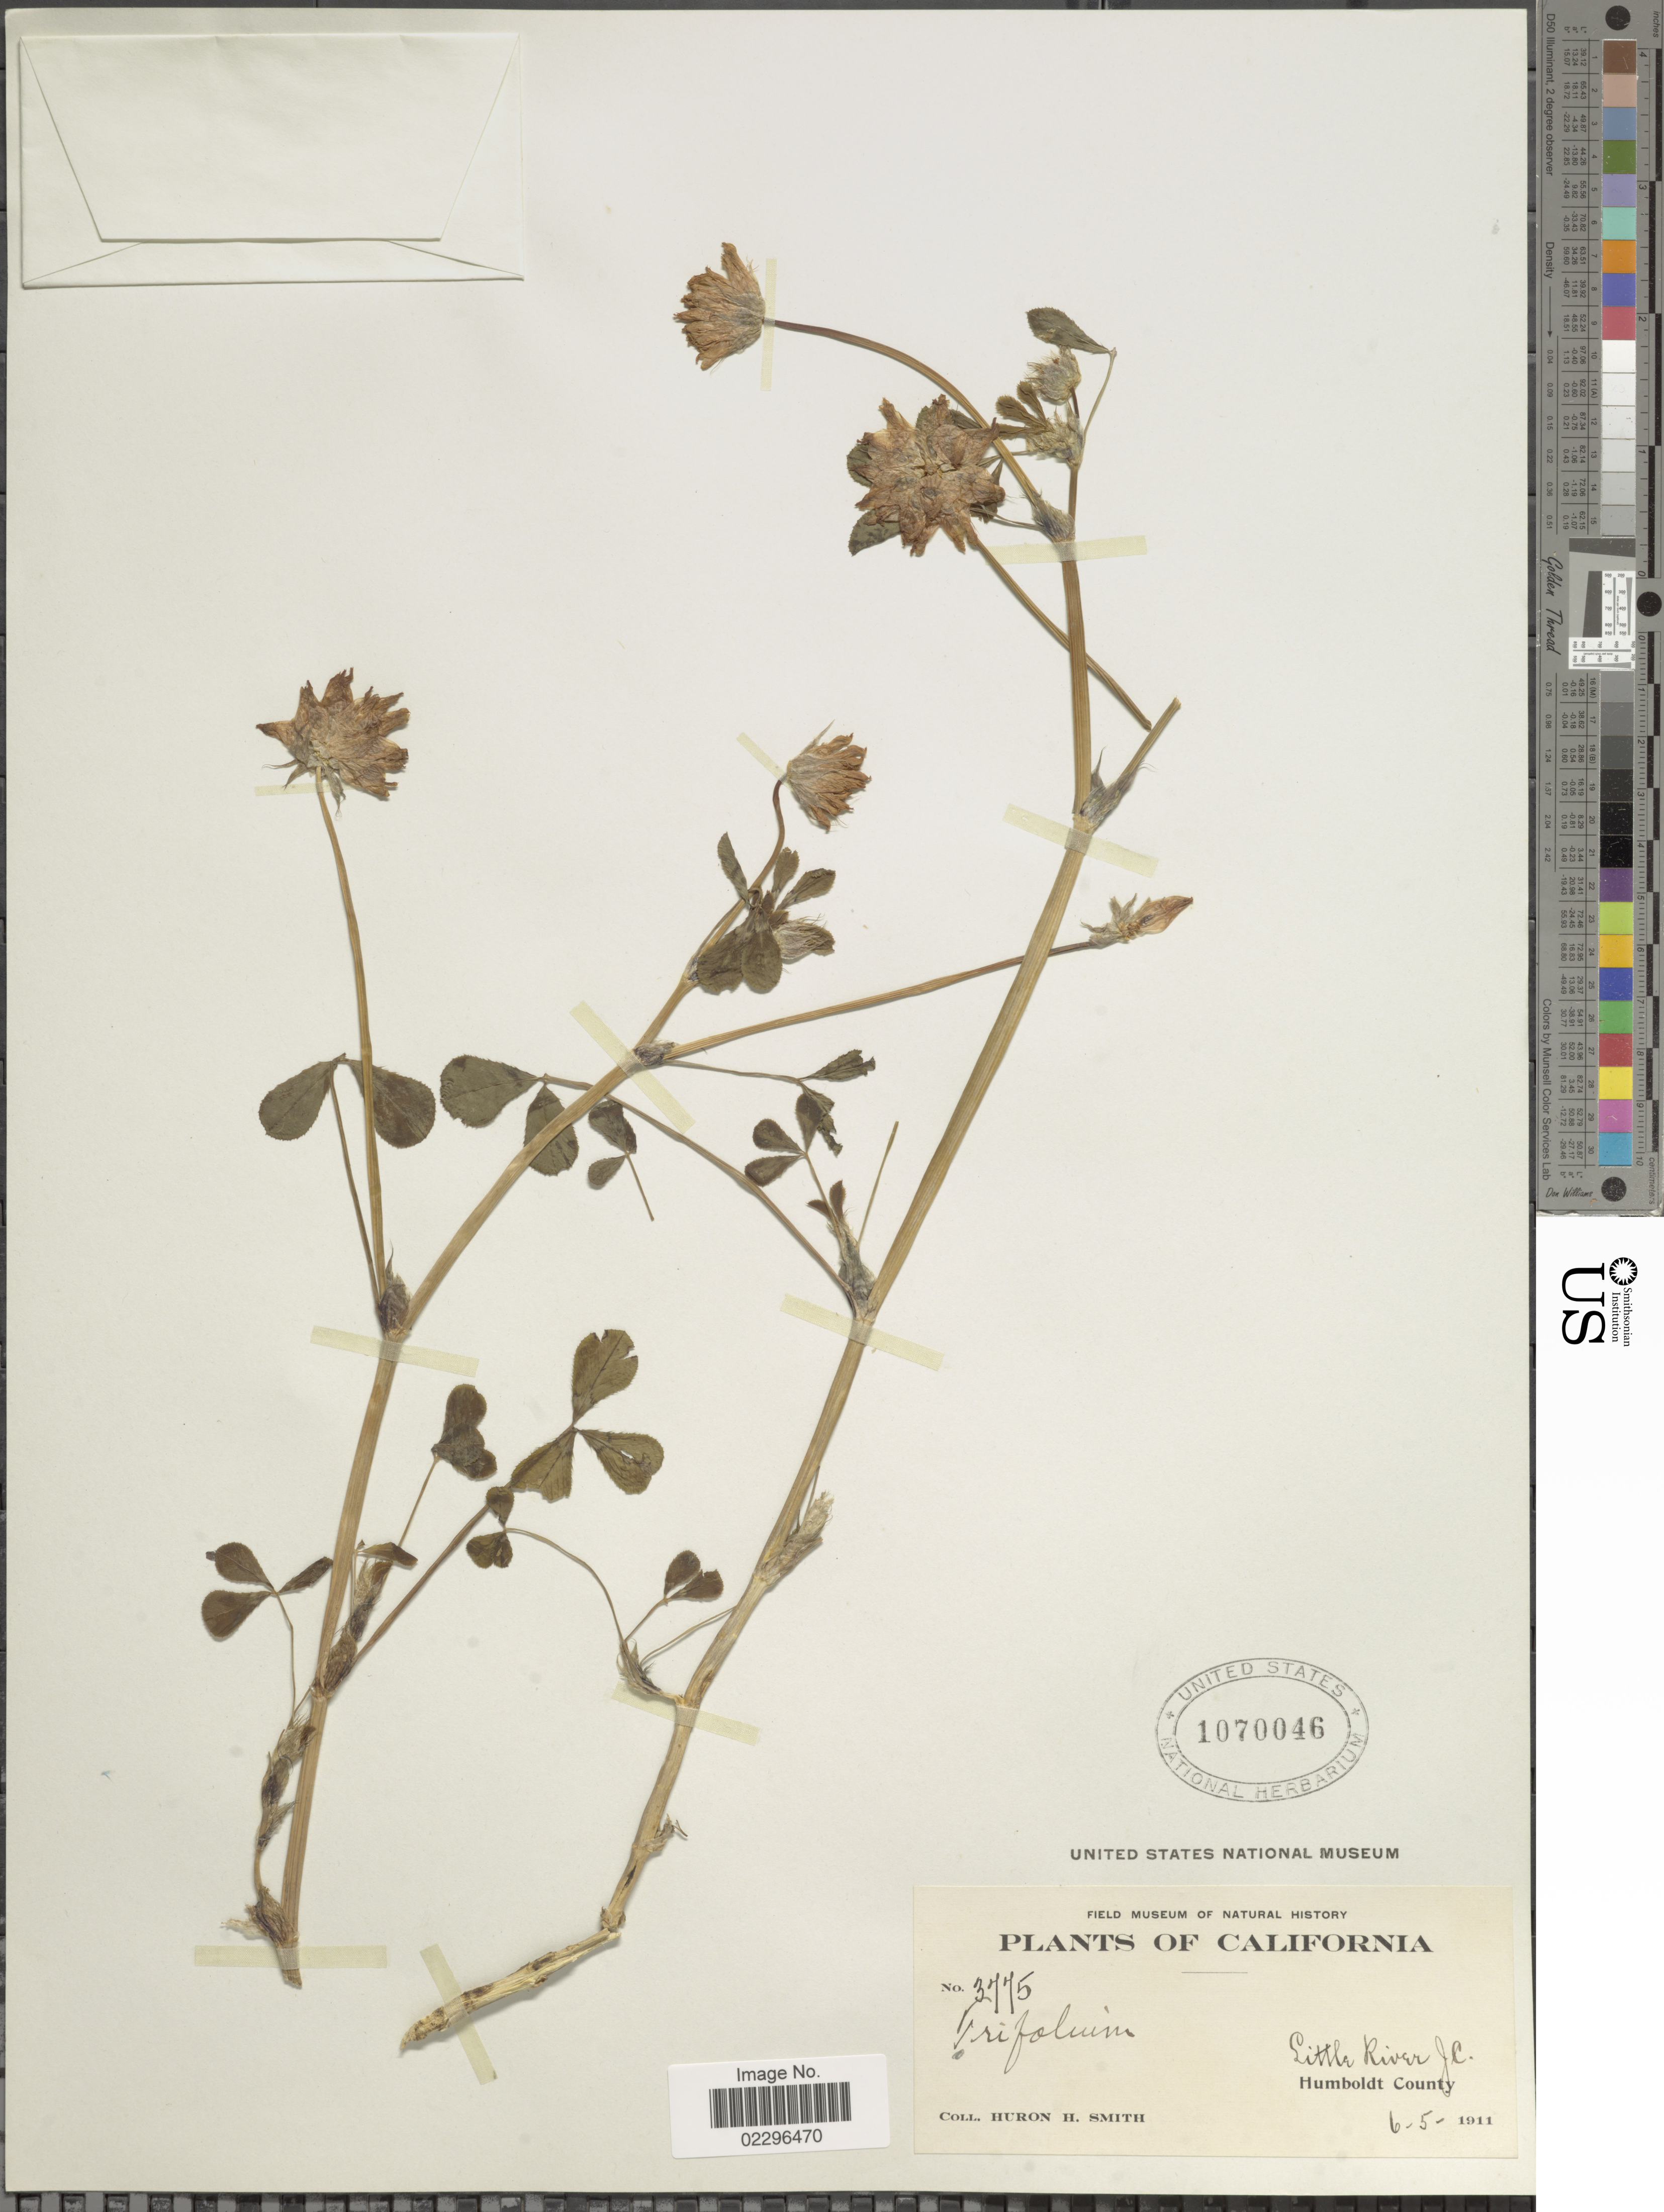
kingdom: Plantae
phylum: Tracheophyta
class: Magnoliopsida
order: Fabales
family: Fabaceae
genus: Trifolium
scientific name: Trifolium fucatum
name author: Lindl.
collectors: Huron H. Smith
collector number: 3775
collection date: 1911-06-05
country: United States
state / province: California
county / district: Humboldt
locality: Little River JC., Humboldt County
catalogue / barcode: US 1070046